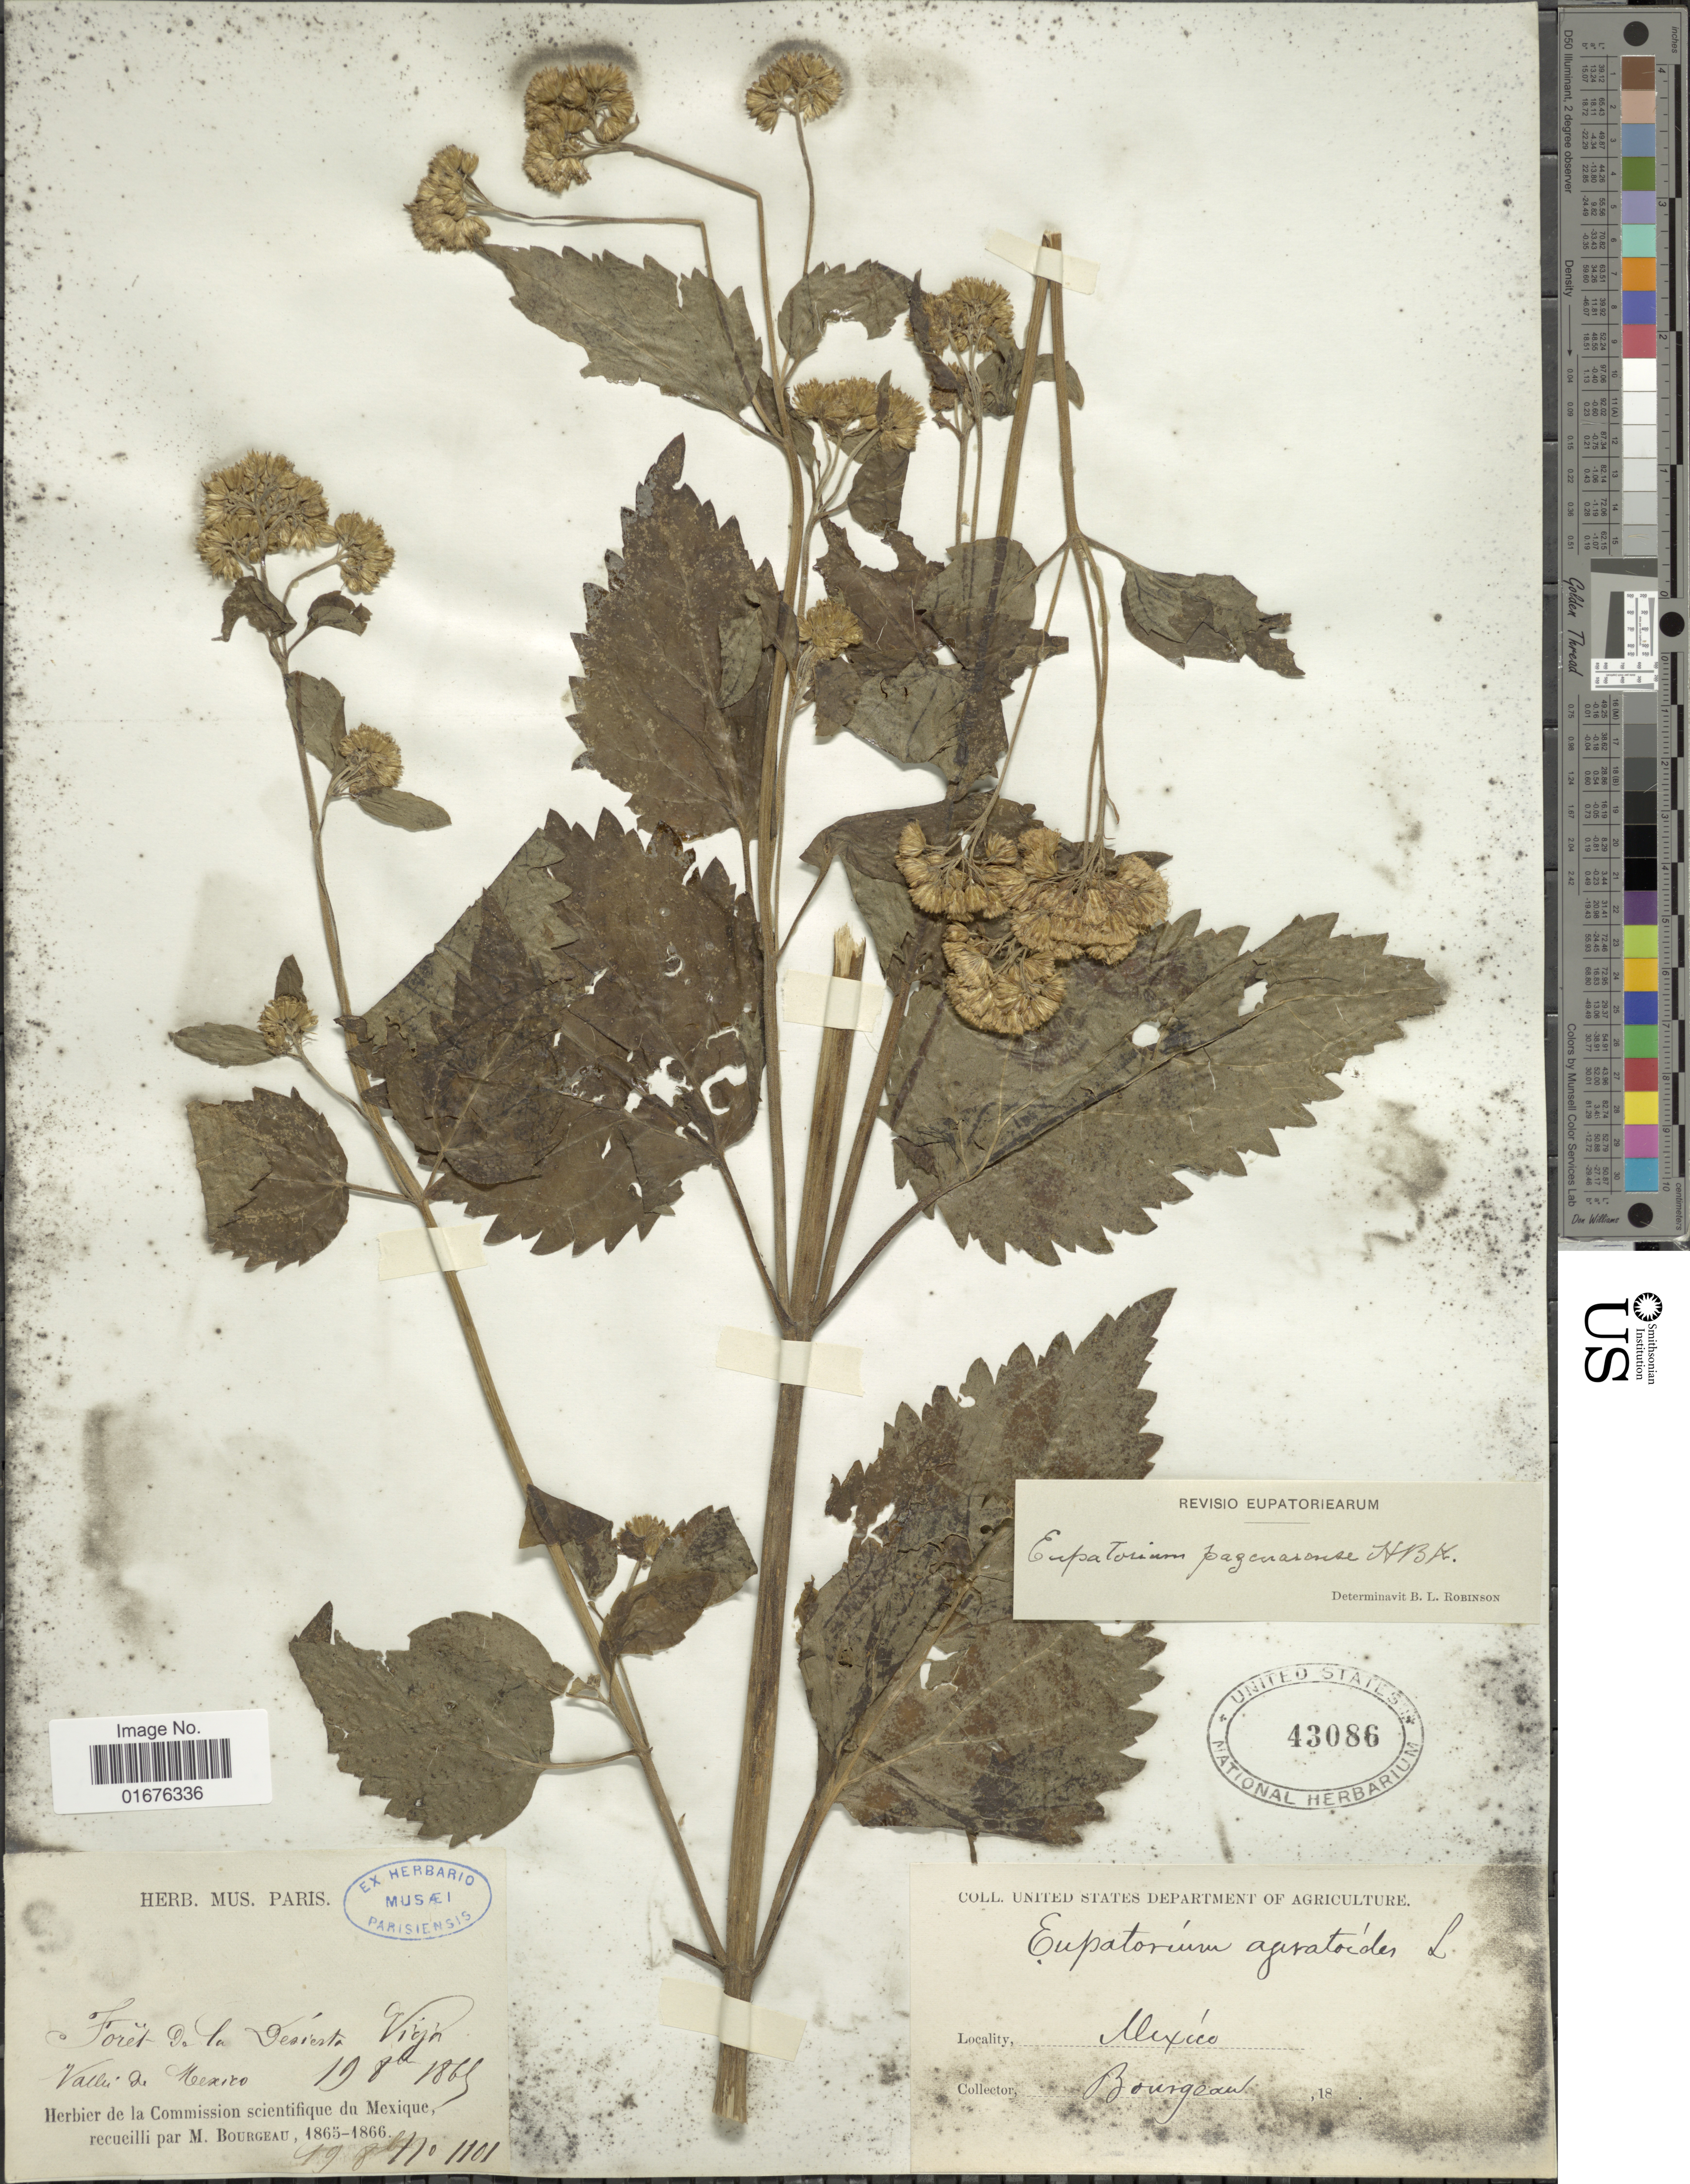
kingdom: Plantae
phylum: Tracheophyta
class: Magnoliopsida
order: Asterales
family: Asteraceae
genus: Ageratina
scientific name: Ageratina pazcuarensis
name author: (Kunth) R.M. King & H. Rob.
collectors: M. Bourgeau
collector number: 1101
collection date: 1869-10-19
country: Mexico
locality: Forét de la Desierta Viga Valli de Mexico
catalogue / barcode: US 43086